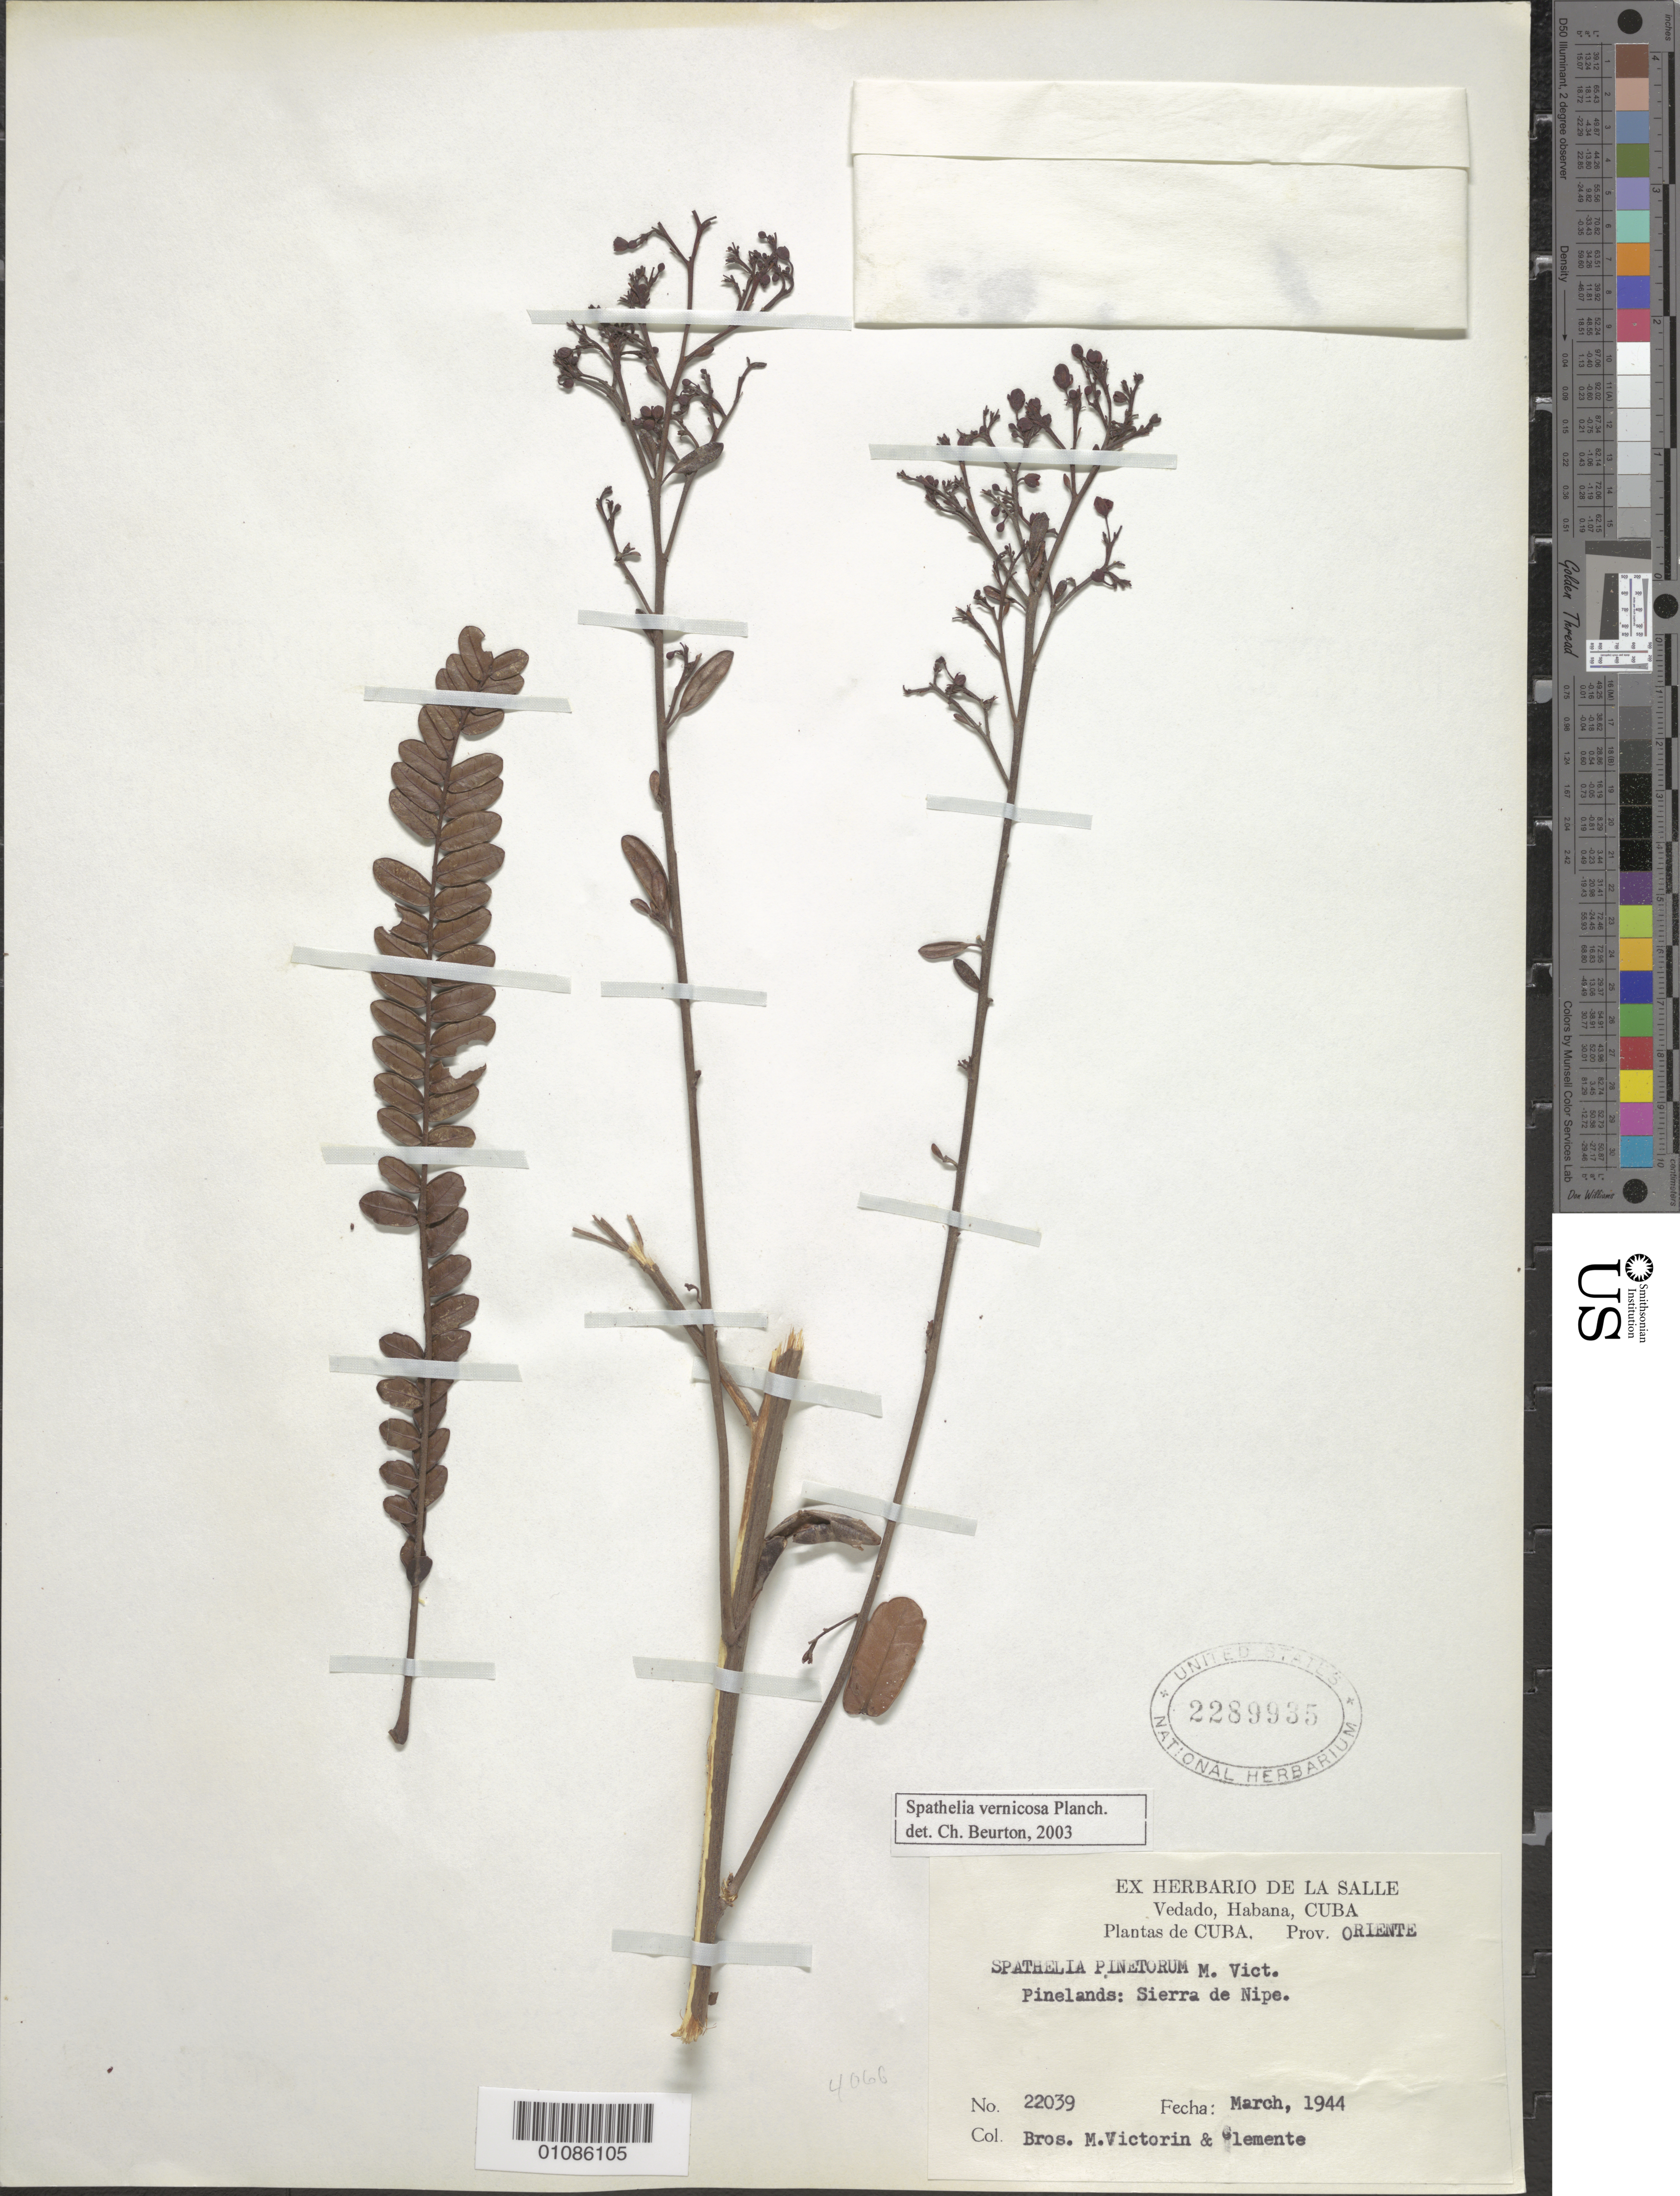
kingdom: Plantae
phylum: Tracheophyta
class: Magnoliopsida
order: Sapindales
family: Rutaceae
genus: Spathelia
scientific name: Spathelia pinetorum subsp. megaphylla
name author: (Vict.) Borhidi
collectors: F. Victorin & Bro. Clemente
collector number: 22039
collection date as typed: Mar 1944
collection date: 1944-03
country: Cuba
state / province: Holguín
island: Cuba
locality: Pineland: Sierra de nipe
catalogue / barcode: US 2289935